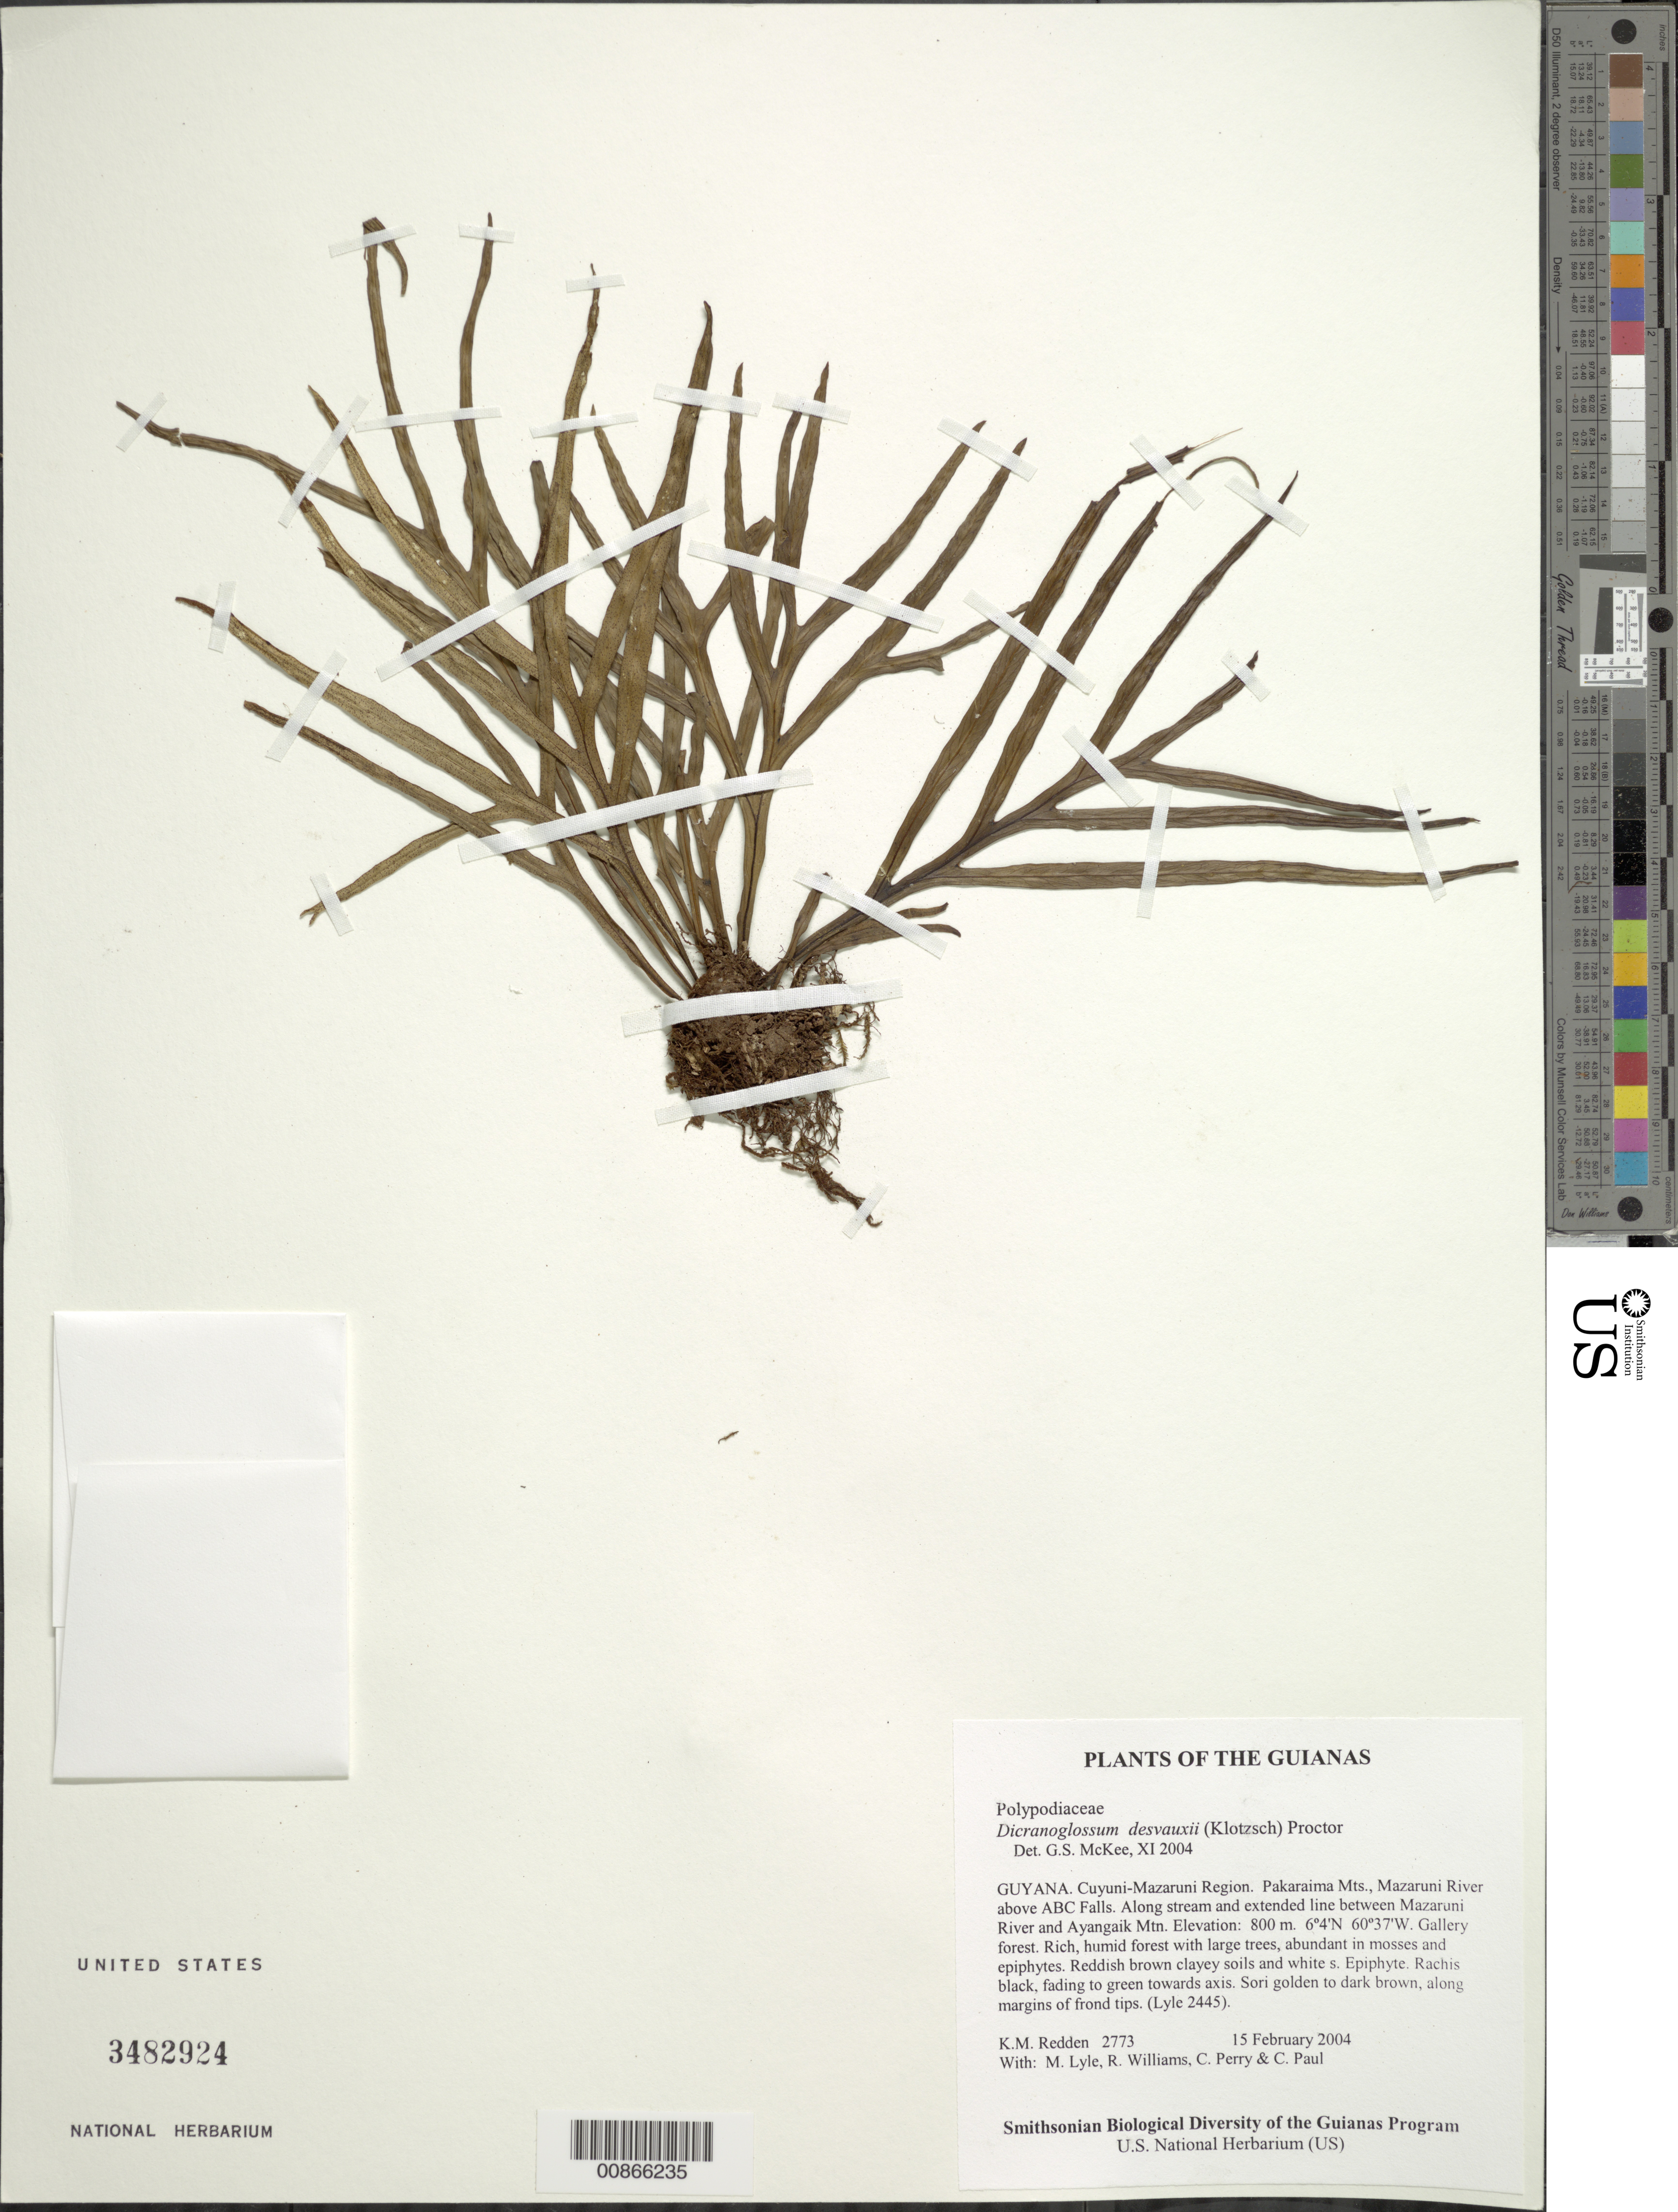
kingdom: Plantae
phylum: Tracheophyta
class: Polypodiopsida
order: Polypodiales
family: Polypodiaceae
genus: Pleopeltis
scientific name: Pleopeltis desvauxii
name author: (Klotzsch) Salino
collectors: K. M. Redden, M. Lyle, R. Williams, C. Perry & C. Paul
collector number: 2773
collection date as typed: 15 February 2004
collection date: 2004-02-15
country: Guyana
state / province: Cuyuni-Mazaruni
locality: Pakaraima Mts., Mazaruni River above ABC Falls. Along stream and extended line between Mazaruni River and Ayangaik Mtn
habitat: Gallery forest. Rich, humid forest with large trees, abundant in mosses, epiphytes. Reddish brown clayey soils and white sand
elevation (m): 800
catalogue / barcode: US 3482924